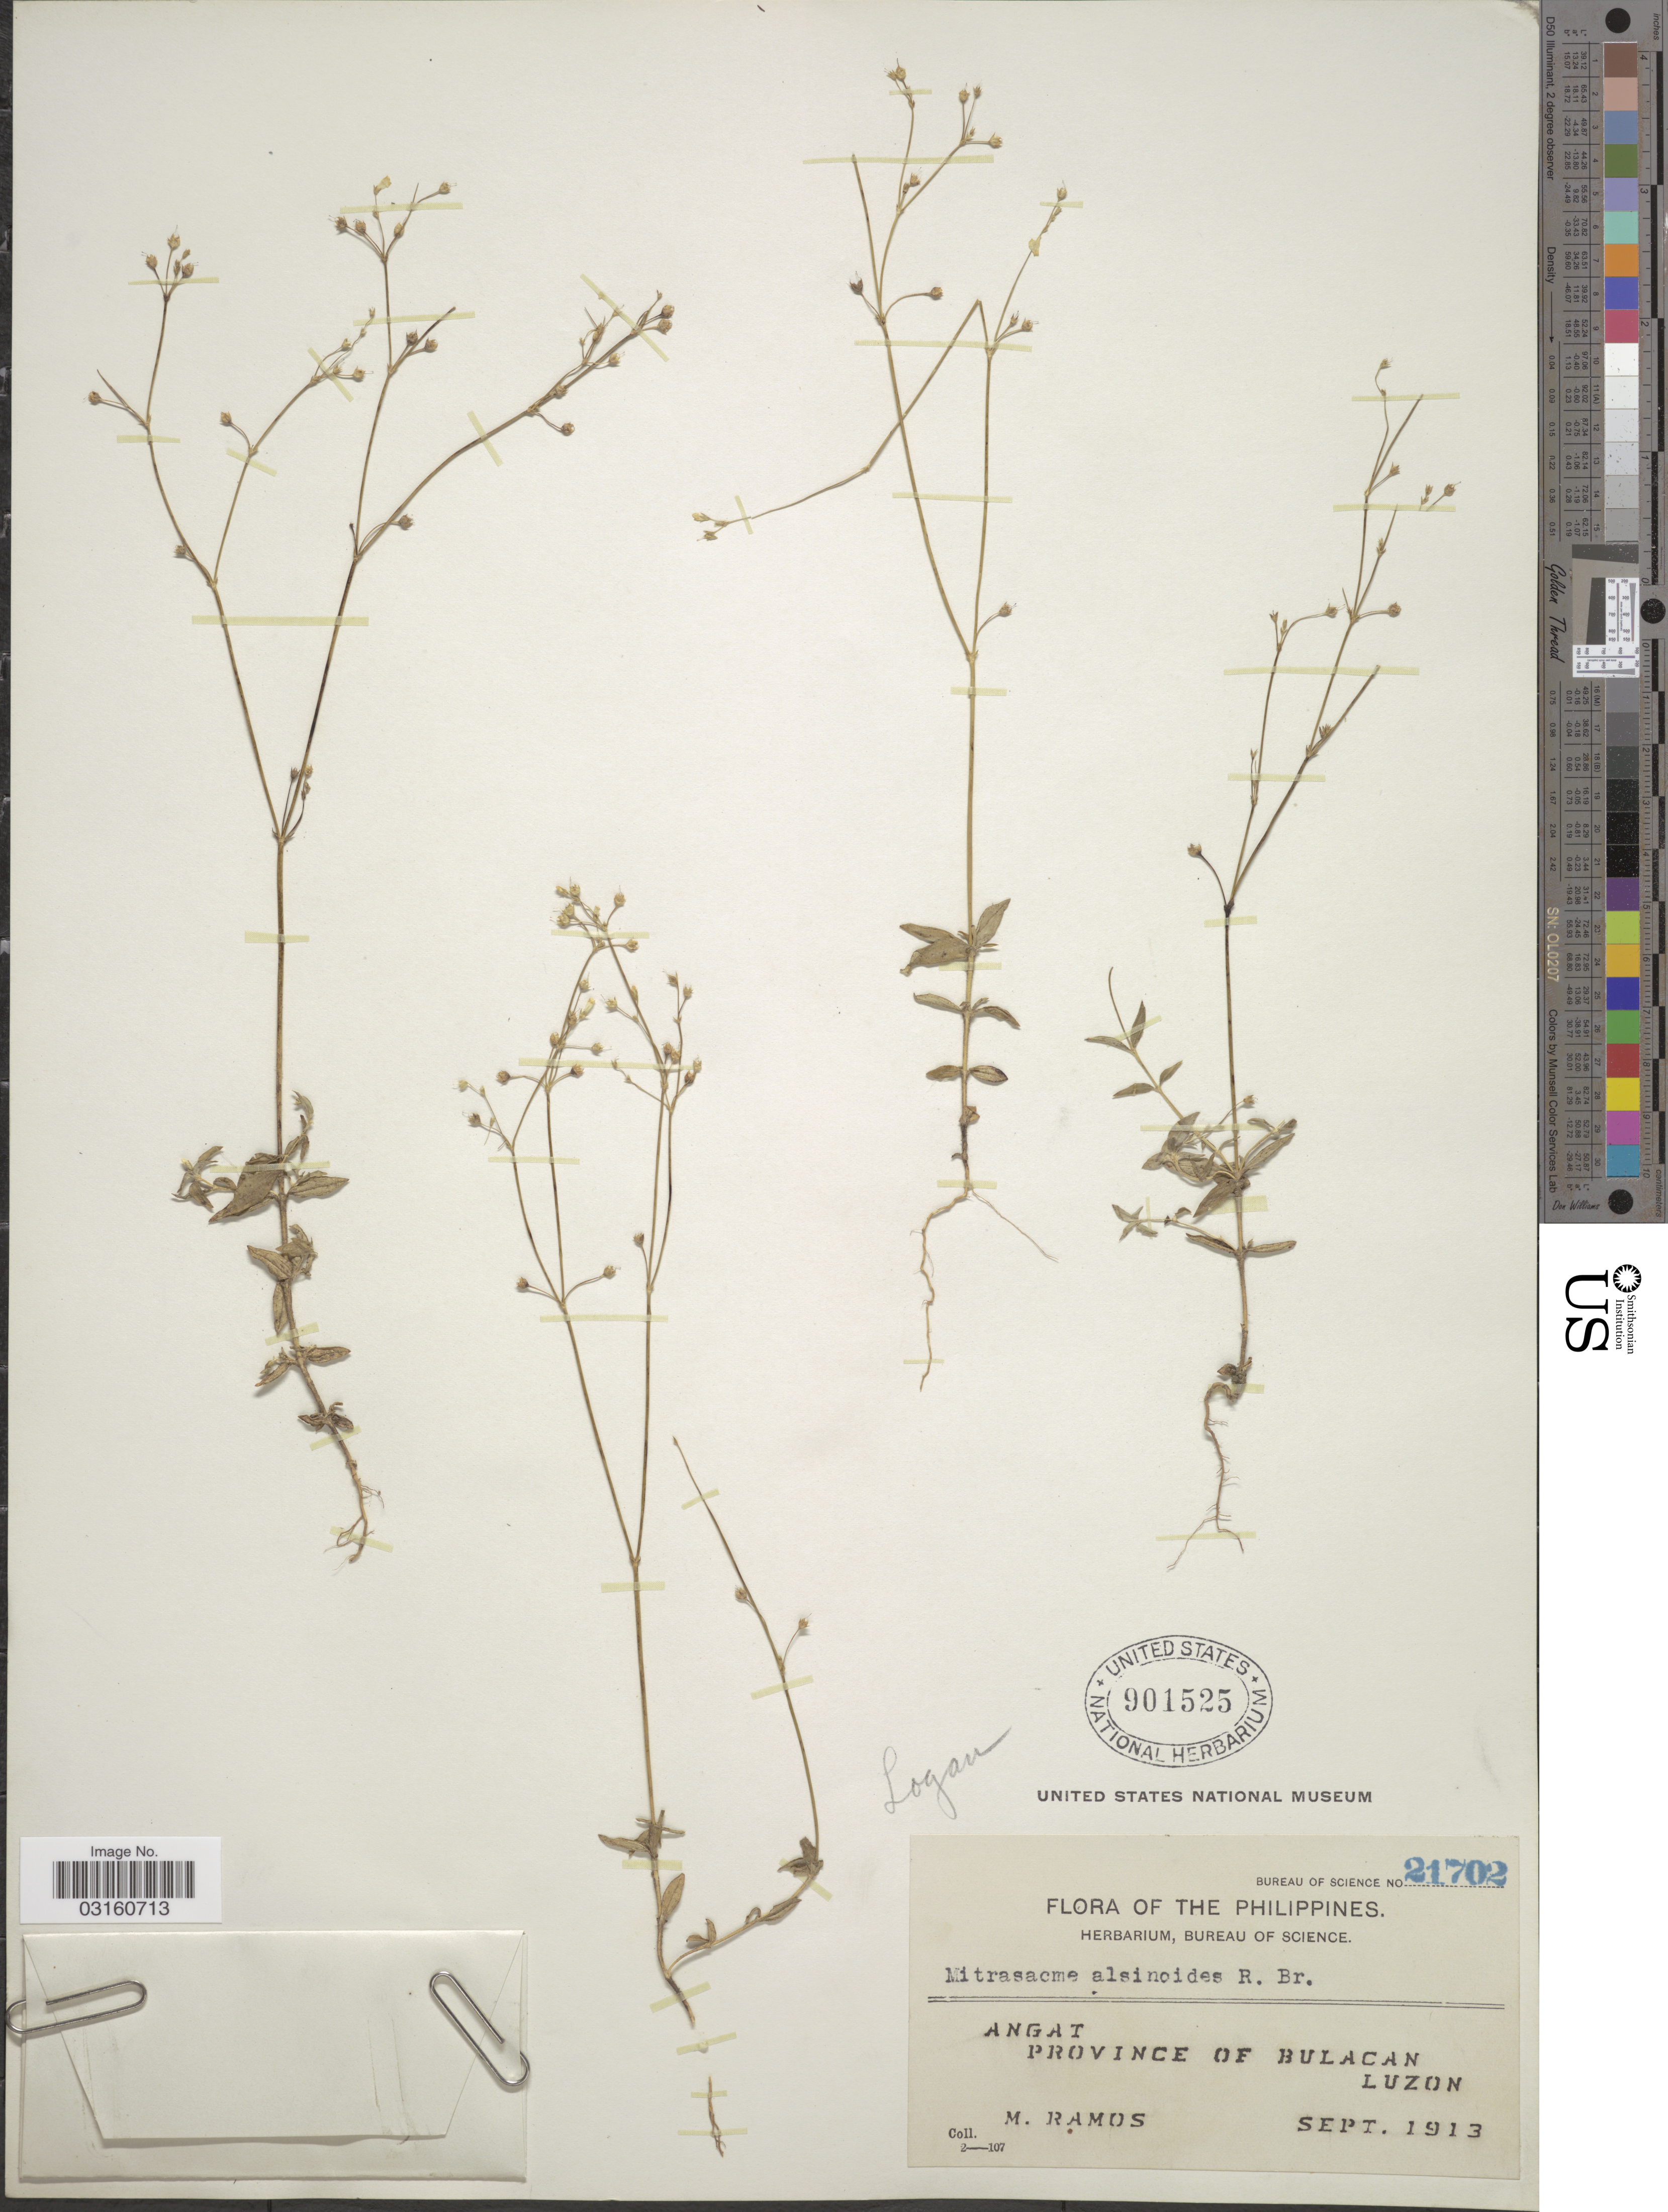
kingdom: Plantae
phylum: Tracheophyta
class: Magnoliopsida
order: Gentianales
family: Loganiaceae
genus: Mitrasacme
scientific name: Mitrasacme alsinoides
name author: R. Br.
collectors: M. Ramos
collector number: Bureau of Science 21702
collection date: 1913-09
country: Philippines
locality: Angat. Province of Bulacan. Luzon.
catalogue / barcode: US 901525